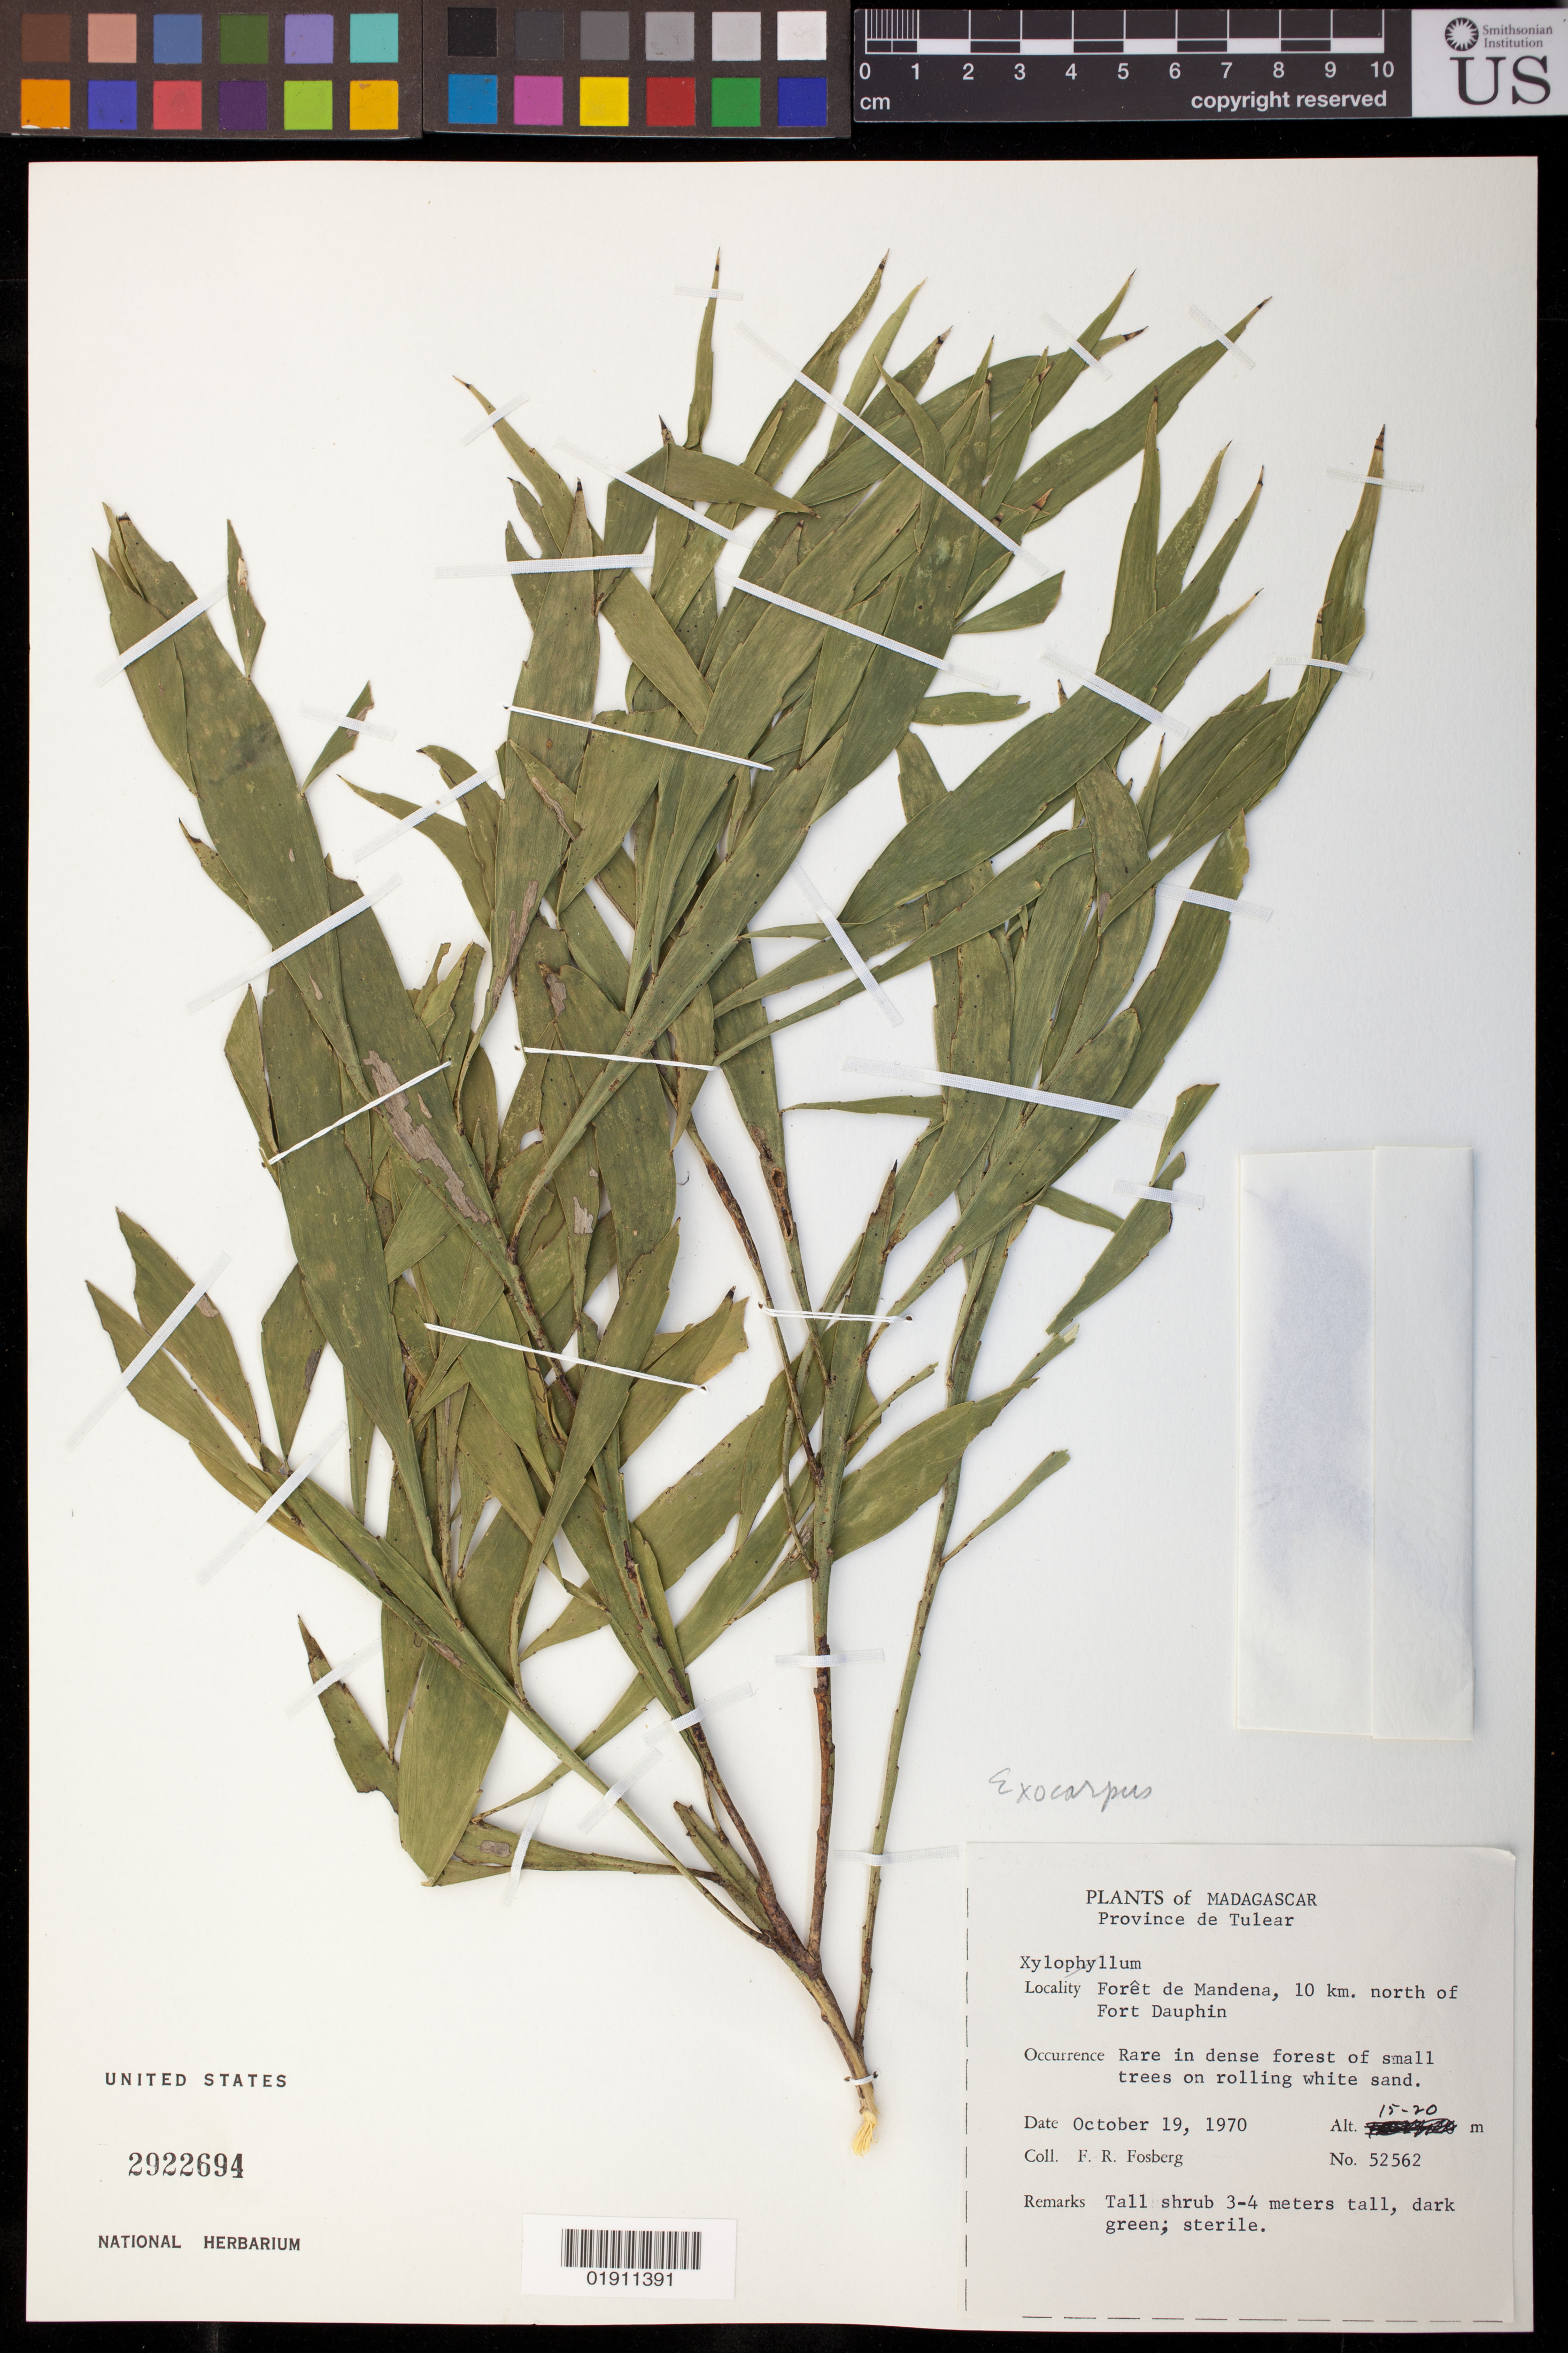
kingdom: Plantae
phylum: Tracheophyta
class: Magnoliopsida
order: Santalales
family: Santalaceae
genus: Exocarpos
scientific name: Exocarpos sp.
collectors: F. R. Fosberg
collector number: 52562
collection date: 1970-10-19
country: Madagascar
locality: Forêt de Mandena, 10 km. north of Fort Dauphin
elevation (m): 15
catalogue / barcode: US 2922694